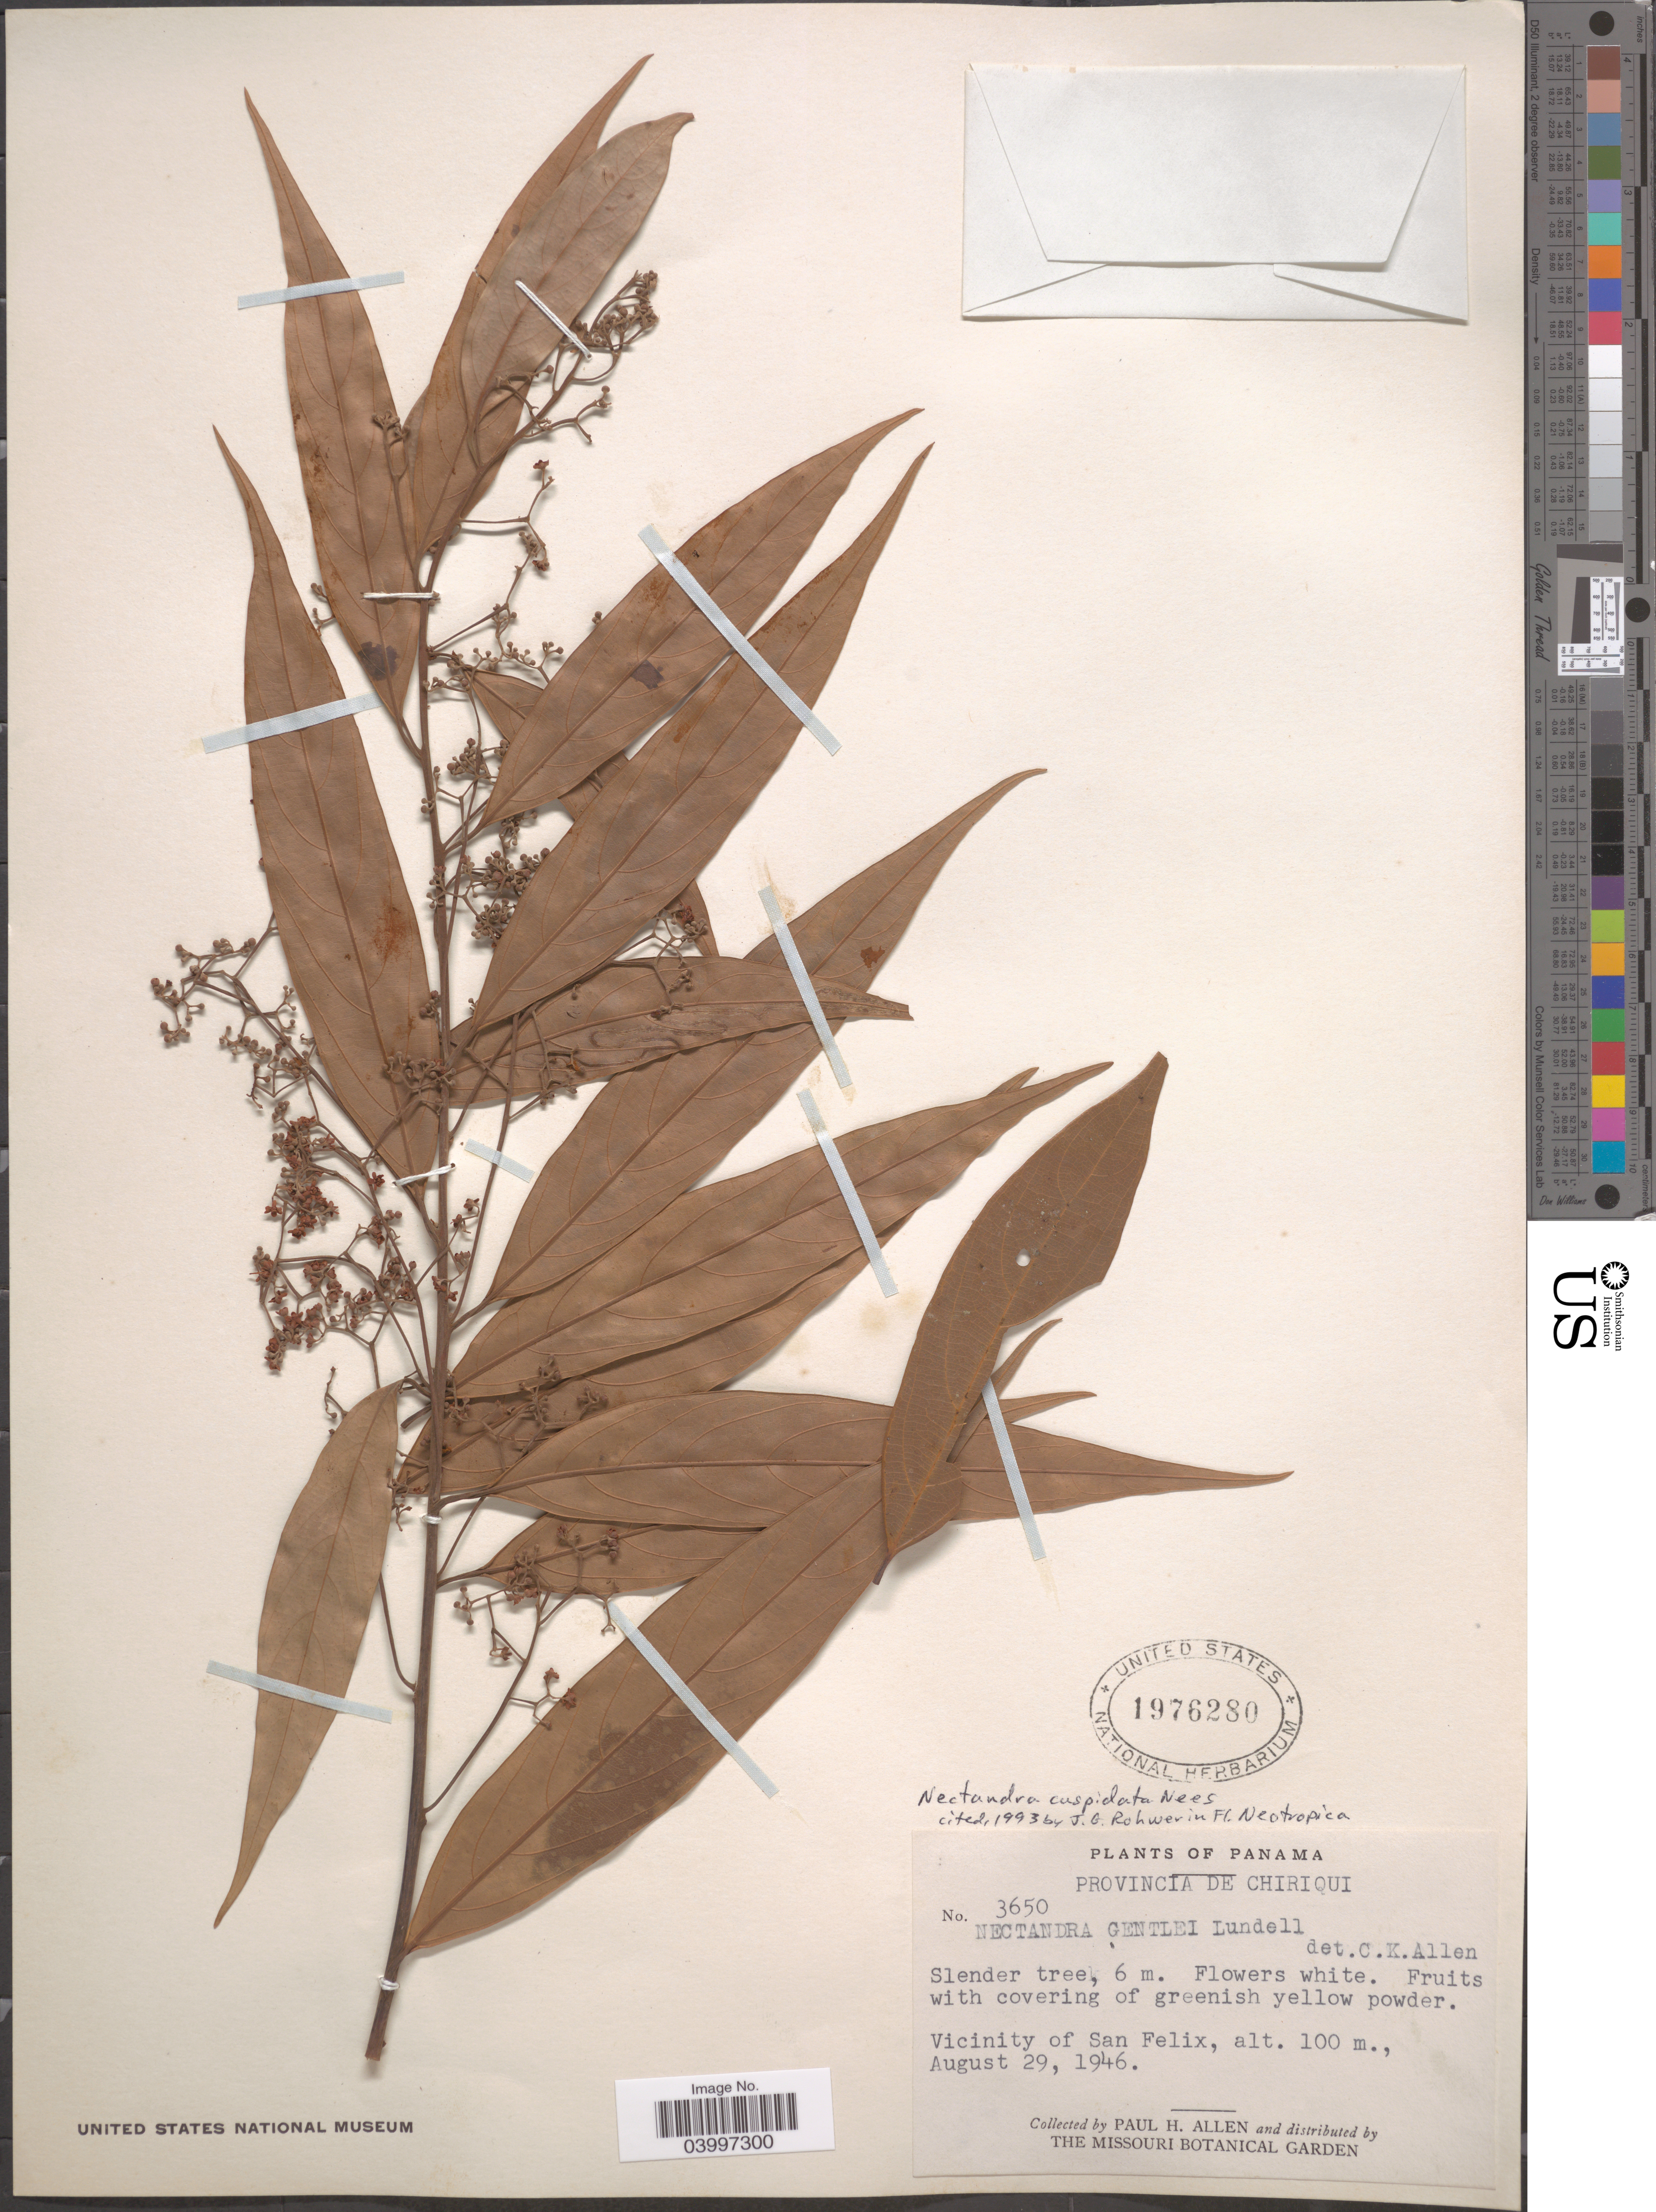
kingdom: Plantae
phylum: Tracheophyta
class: Magnoliopsida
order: Laurales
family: Lauraceae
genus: Nectandra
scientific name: Nectandra cuspidata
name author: Nees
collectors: P. H. Allen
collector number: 3650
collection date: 1946-08-29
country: Panama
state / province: Chiriqui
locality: Vicinity of San Felix.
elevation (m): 100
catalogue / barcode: US 1976280